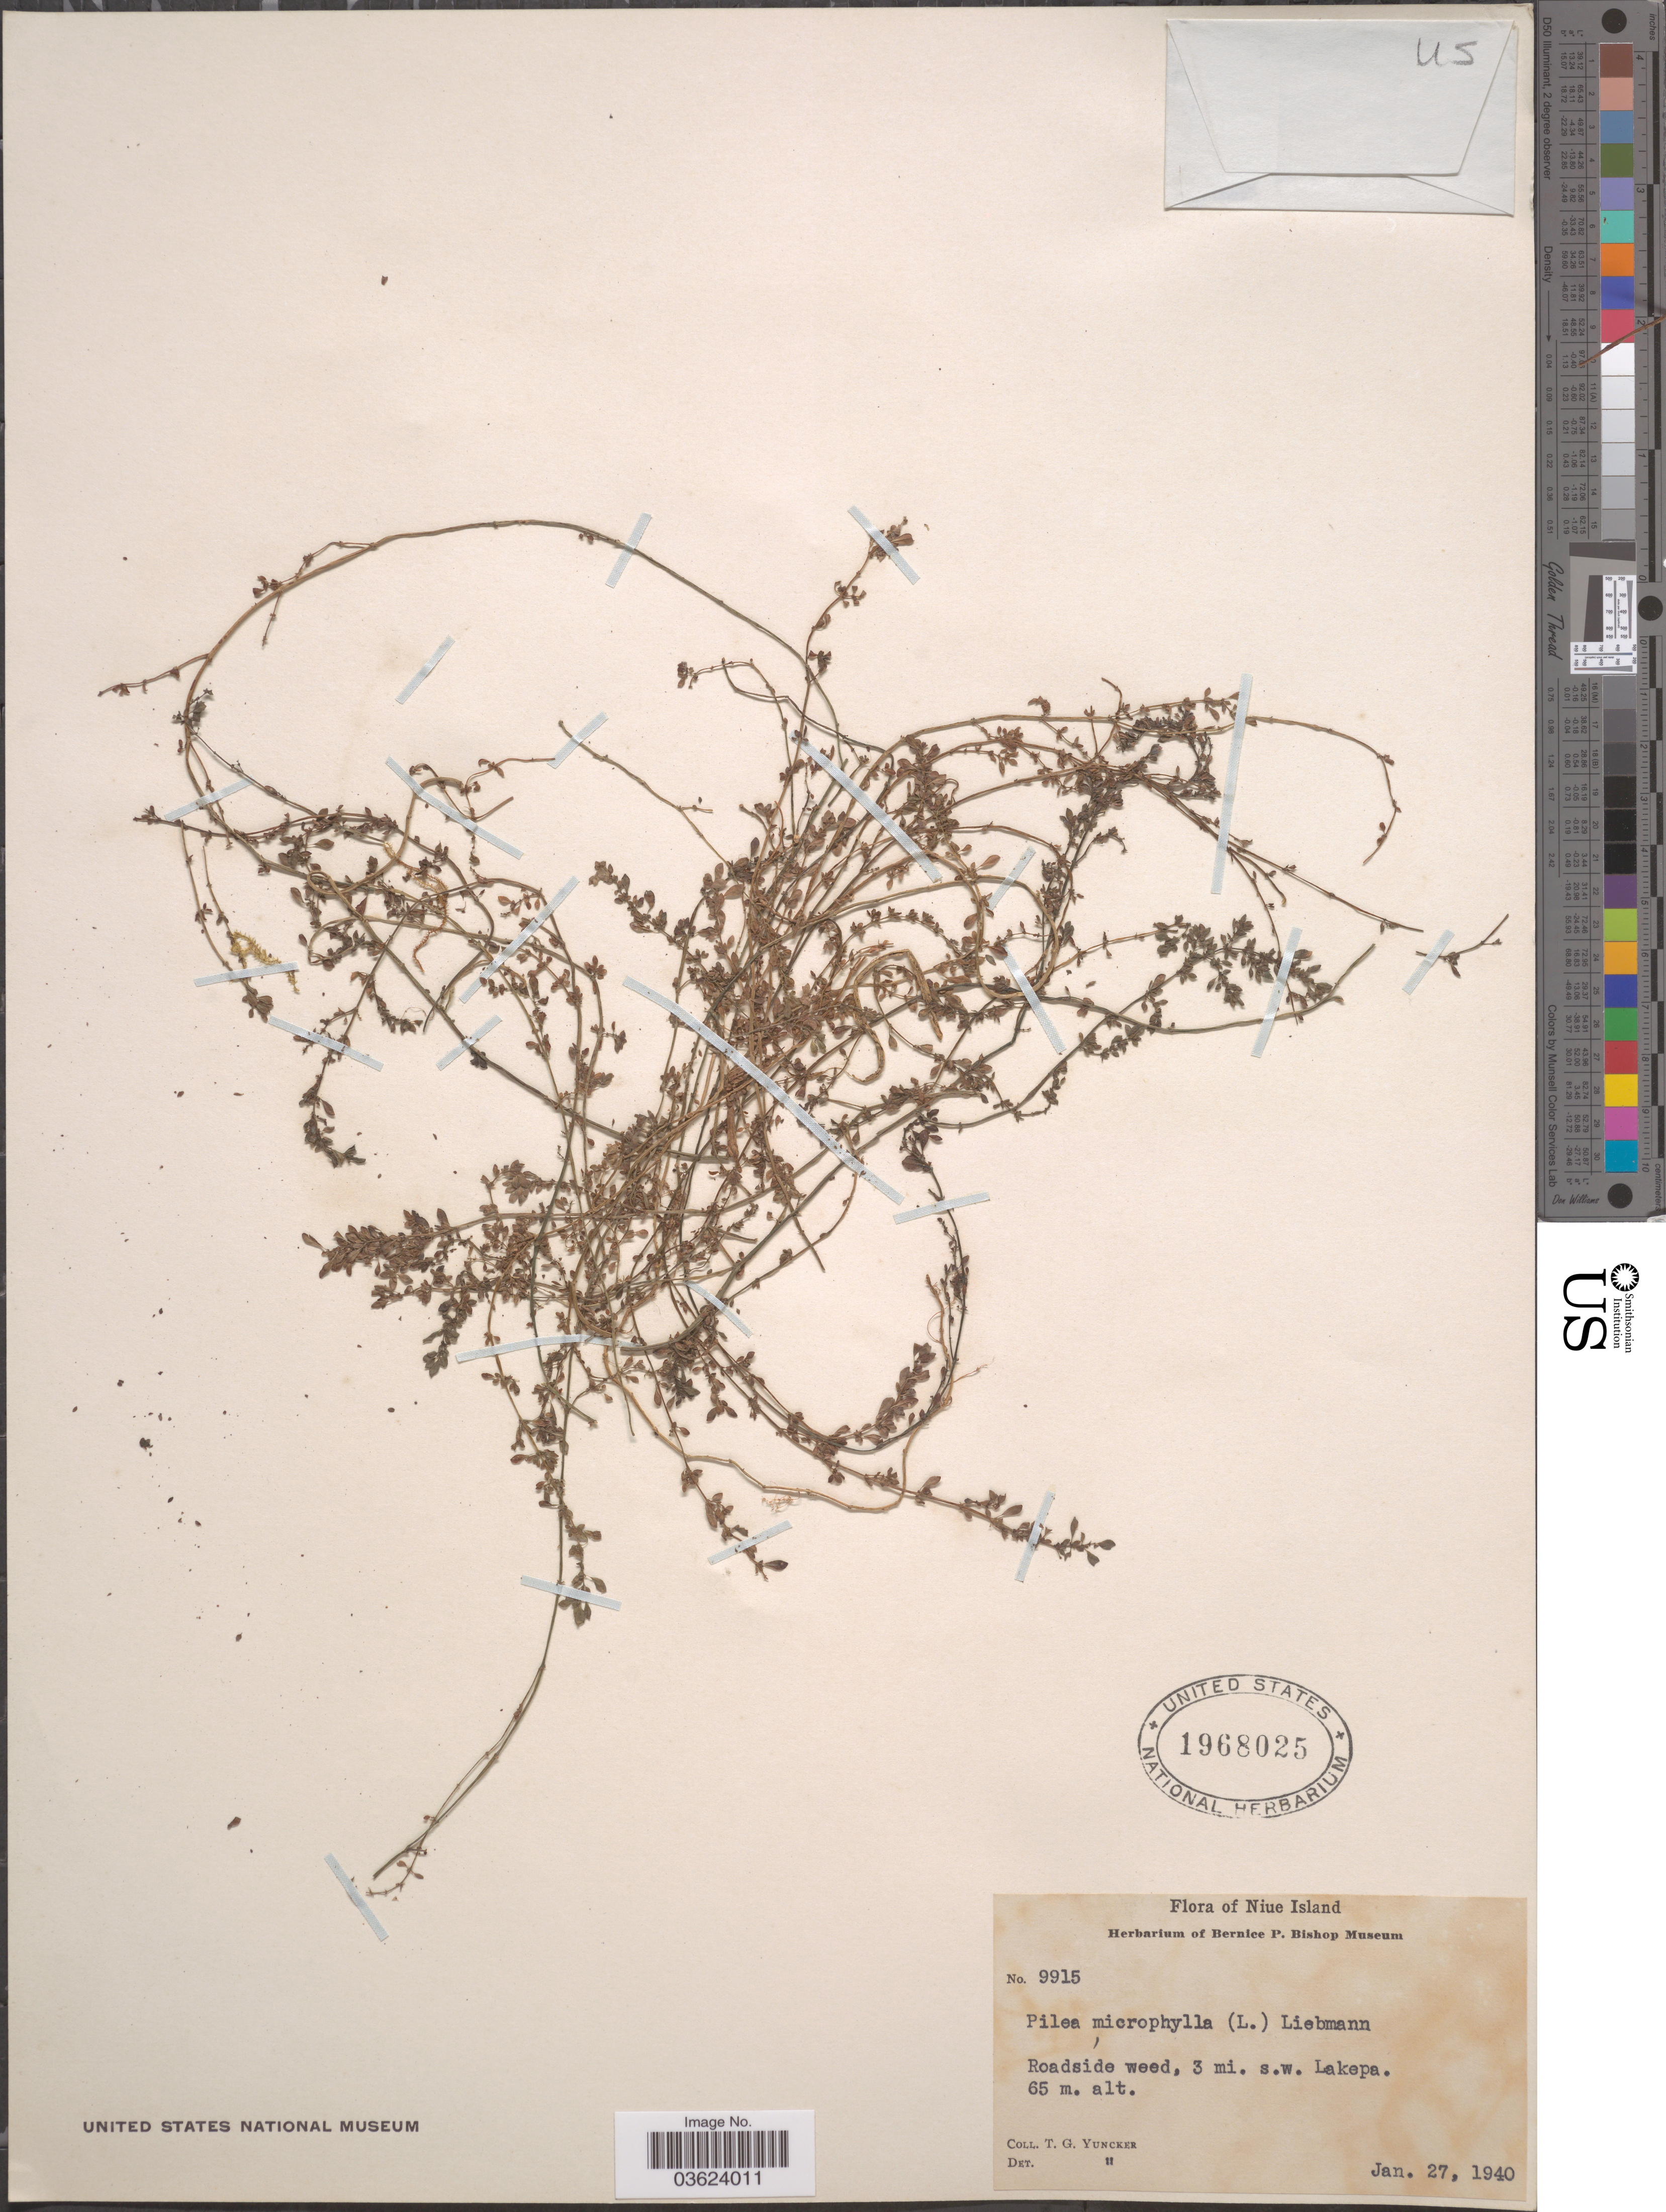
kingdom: Plantae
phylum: Tracheophyta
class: Magnoliopsida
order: Rosales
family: Urticaceae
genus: Pilea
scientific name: Pilea microphylla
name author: (L.) Liebm.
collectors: T. G. Yuncker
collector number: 9915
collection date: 1940-01-27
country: Niue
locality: Niue Island. Roadside weed, 3 mi. s.w. Lakepa.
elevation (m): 65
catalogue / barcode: US 1968025